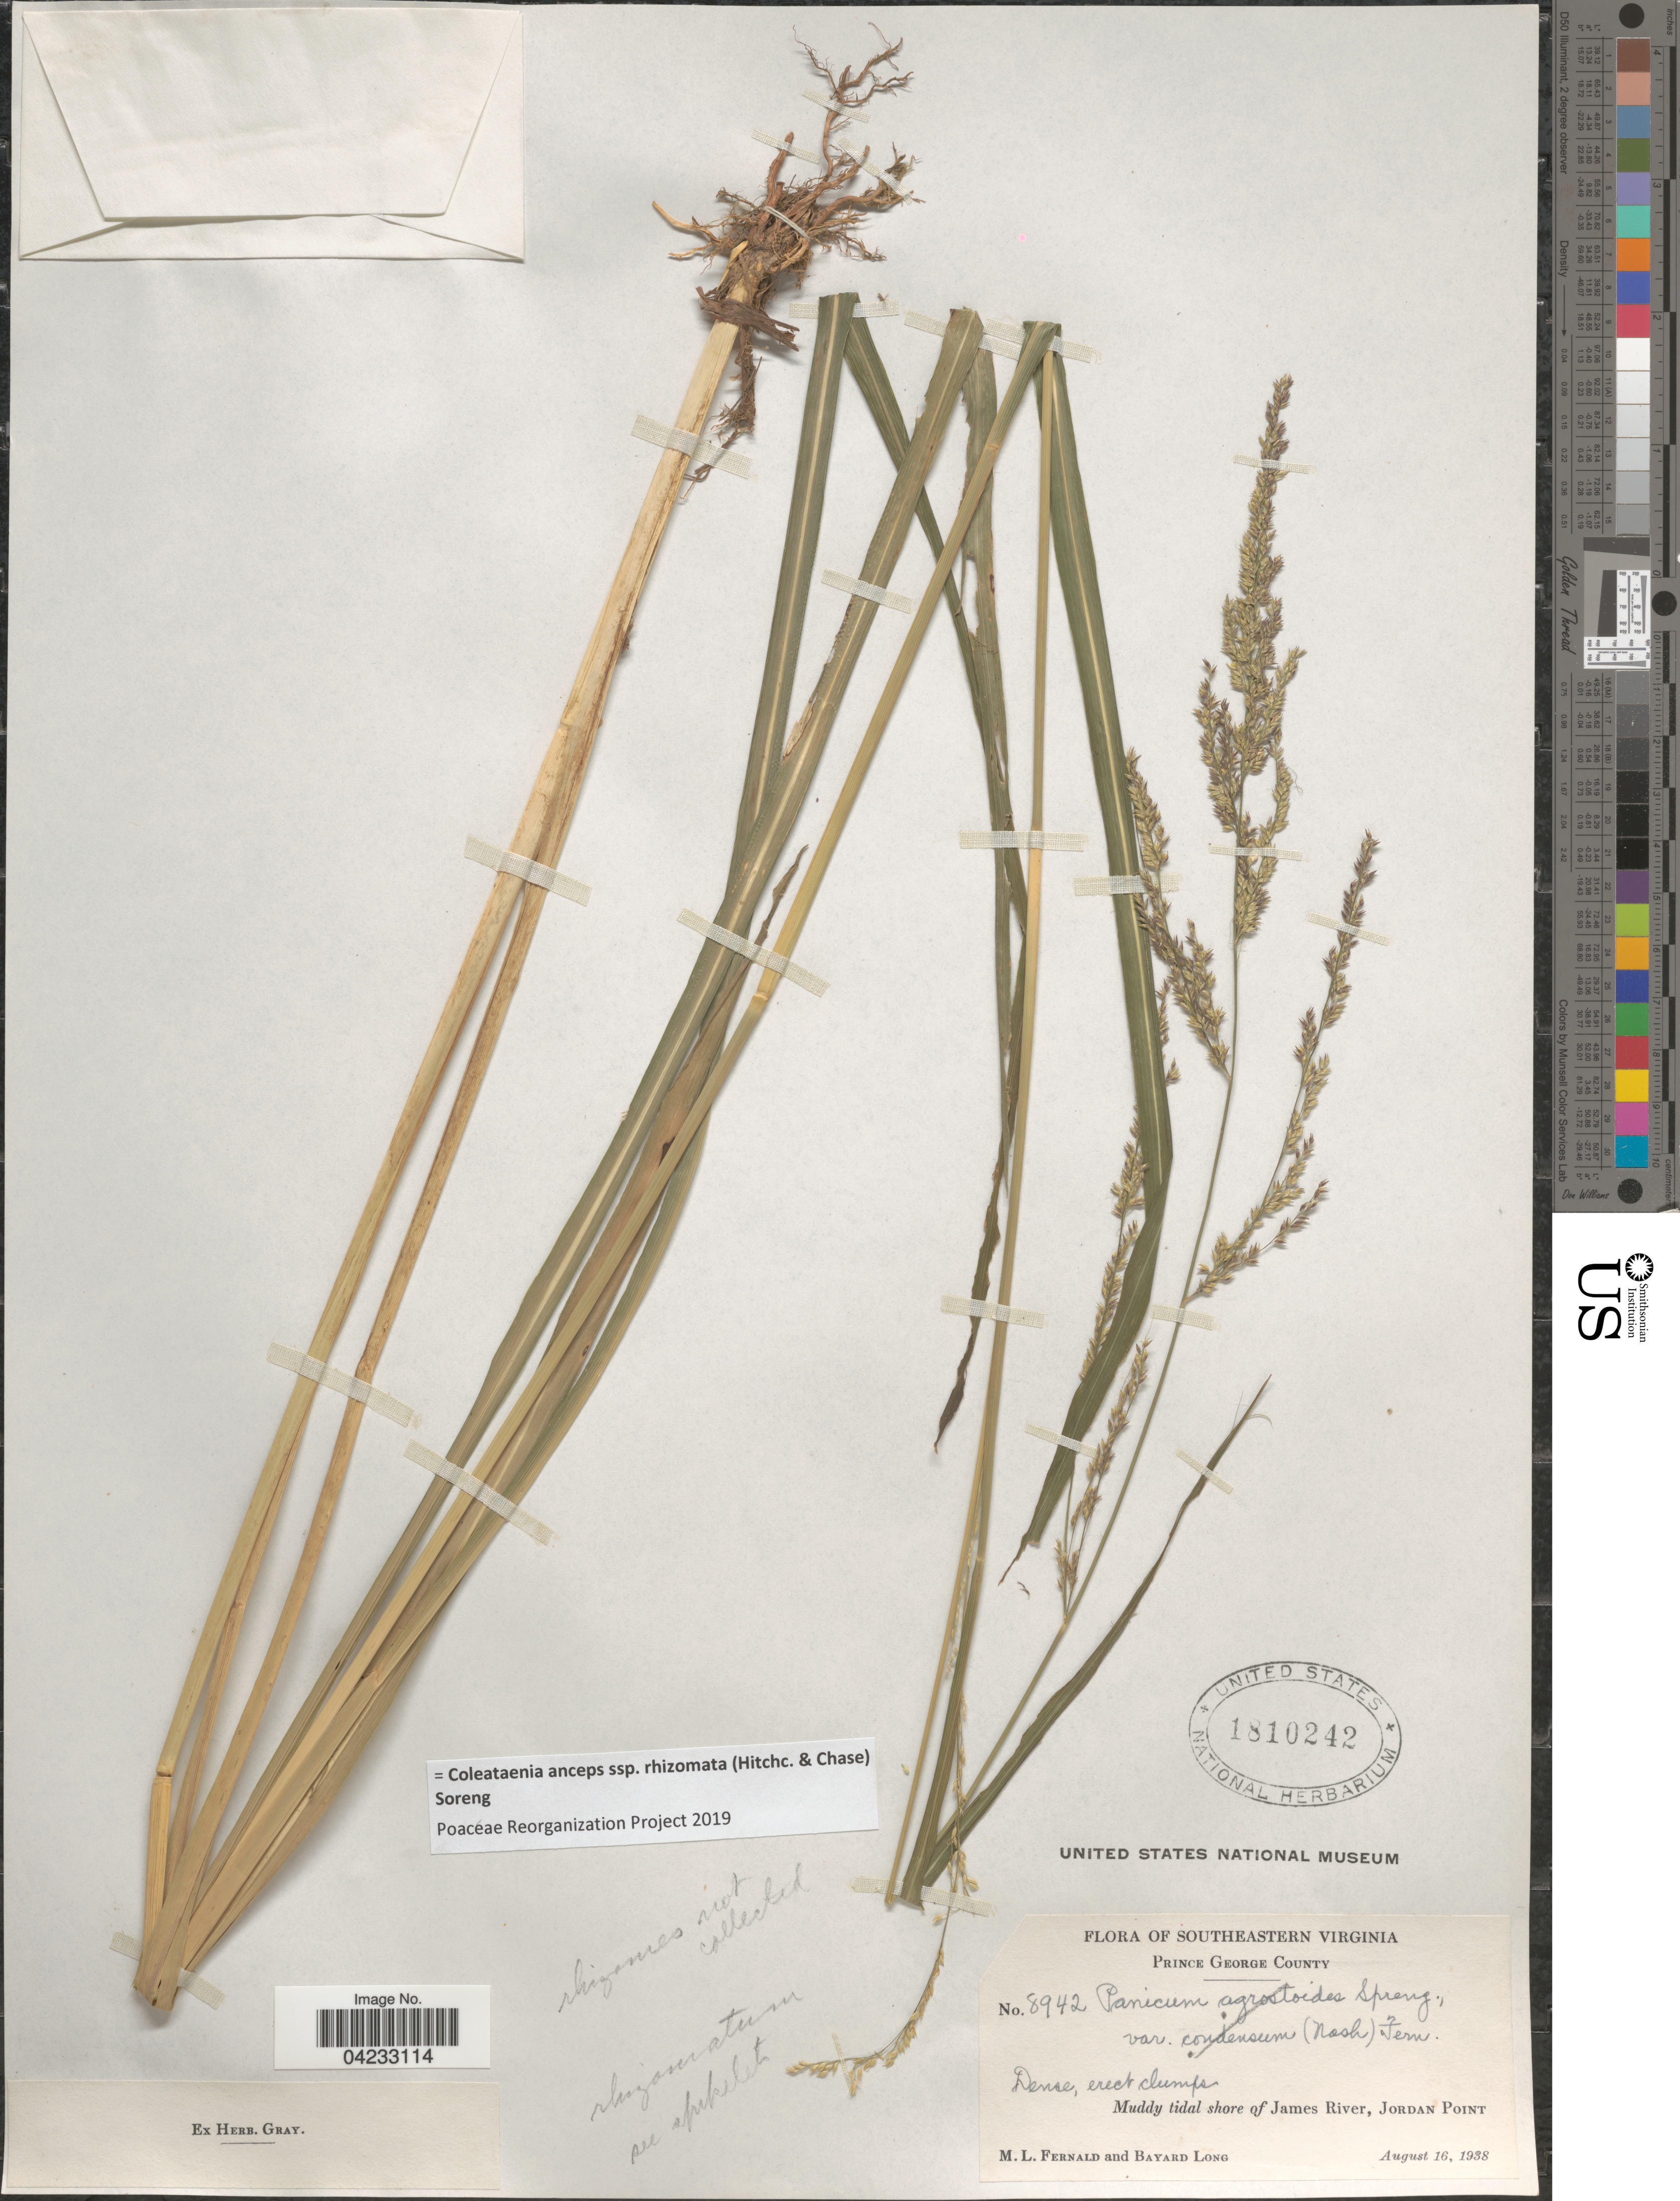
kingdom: Plantae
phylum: Tracheophyta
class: Liliopsida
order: Poales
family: Poaceae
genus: Coleataenia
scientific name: Coleataenia anceps subsp. rhizomata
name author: (Hitchc. & Chase) Soreng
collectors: M. L. Fernald & B. Long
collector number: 8942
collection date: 1938-08-16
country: United States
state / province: Virginia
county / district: Prince George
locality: Southeastern Virginia. Prince George County. Muddy tidal shore of James River, Jordan Point.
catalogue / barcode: US 1810242